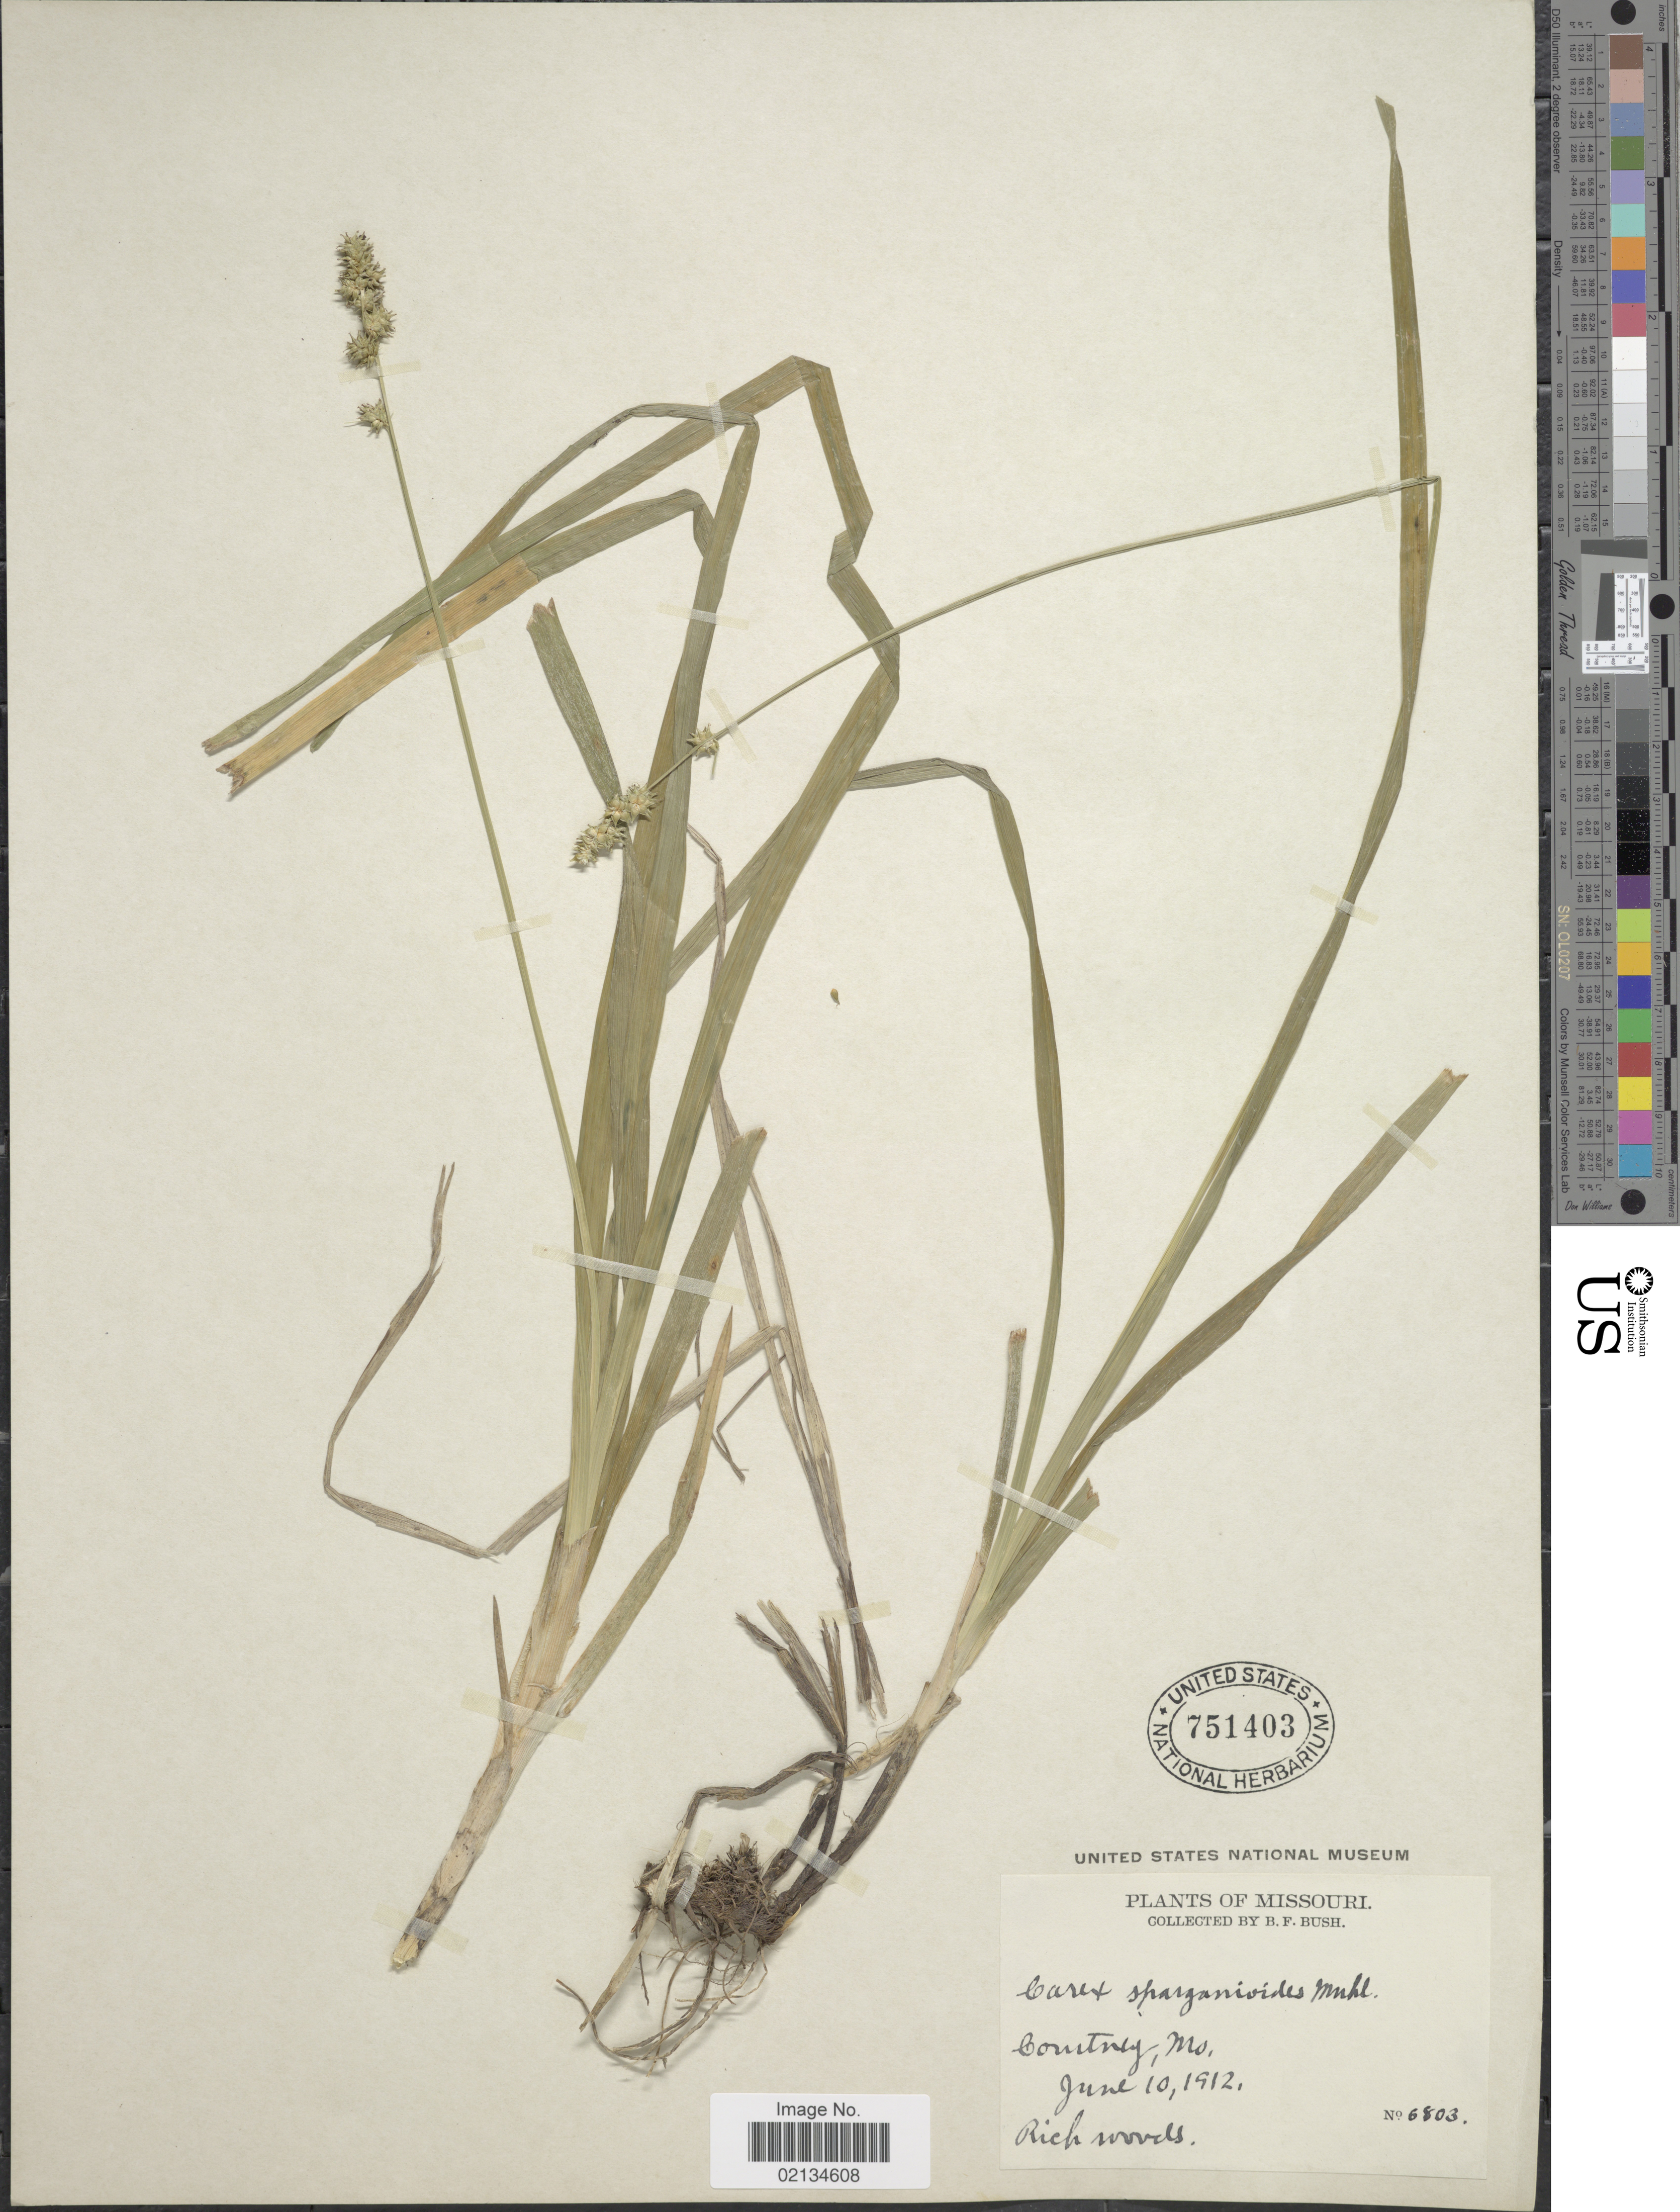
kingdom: Plantae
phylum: Tracheophyta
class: Liliopsida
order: Poales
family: Cyperaceae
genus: Carex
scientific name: Carex sparganioides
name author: Muhl. ex Willd.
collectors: B. F. Bush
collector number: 6803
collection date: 1912-06-10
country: United States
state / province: Missouri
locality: Courtney.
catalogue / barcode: US 751403